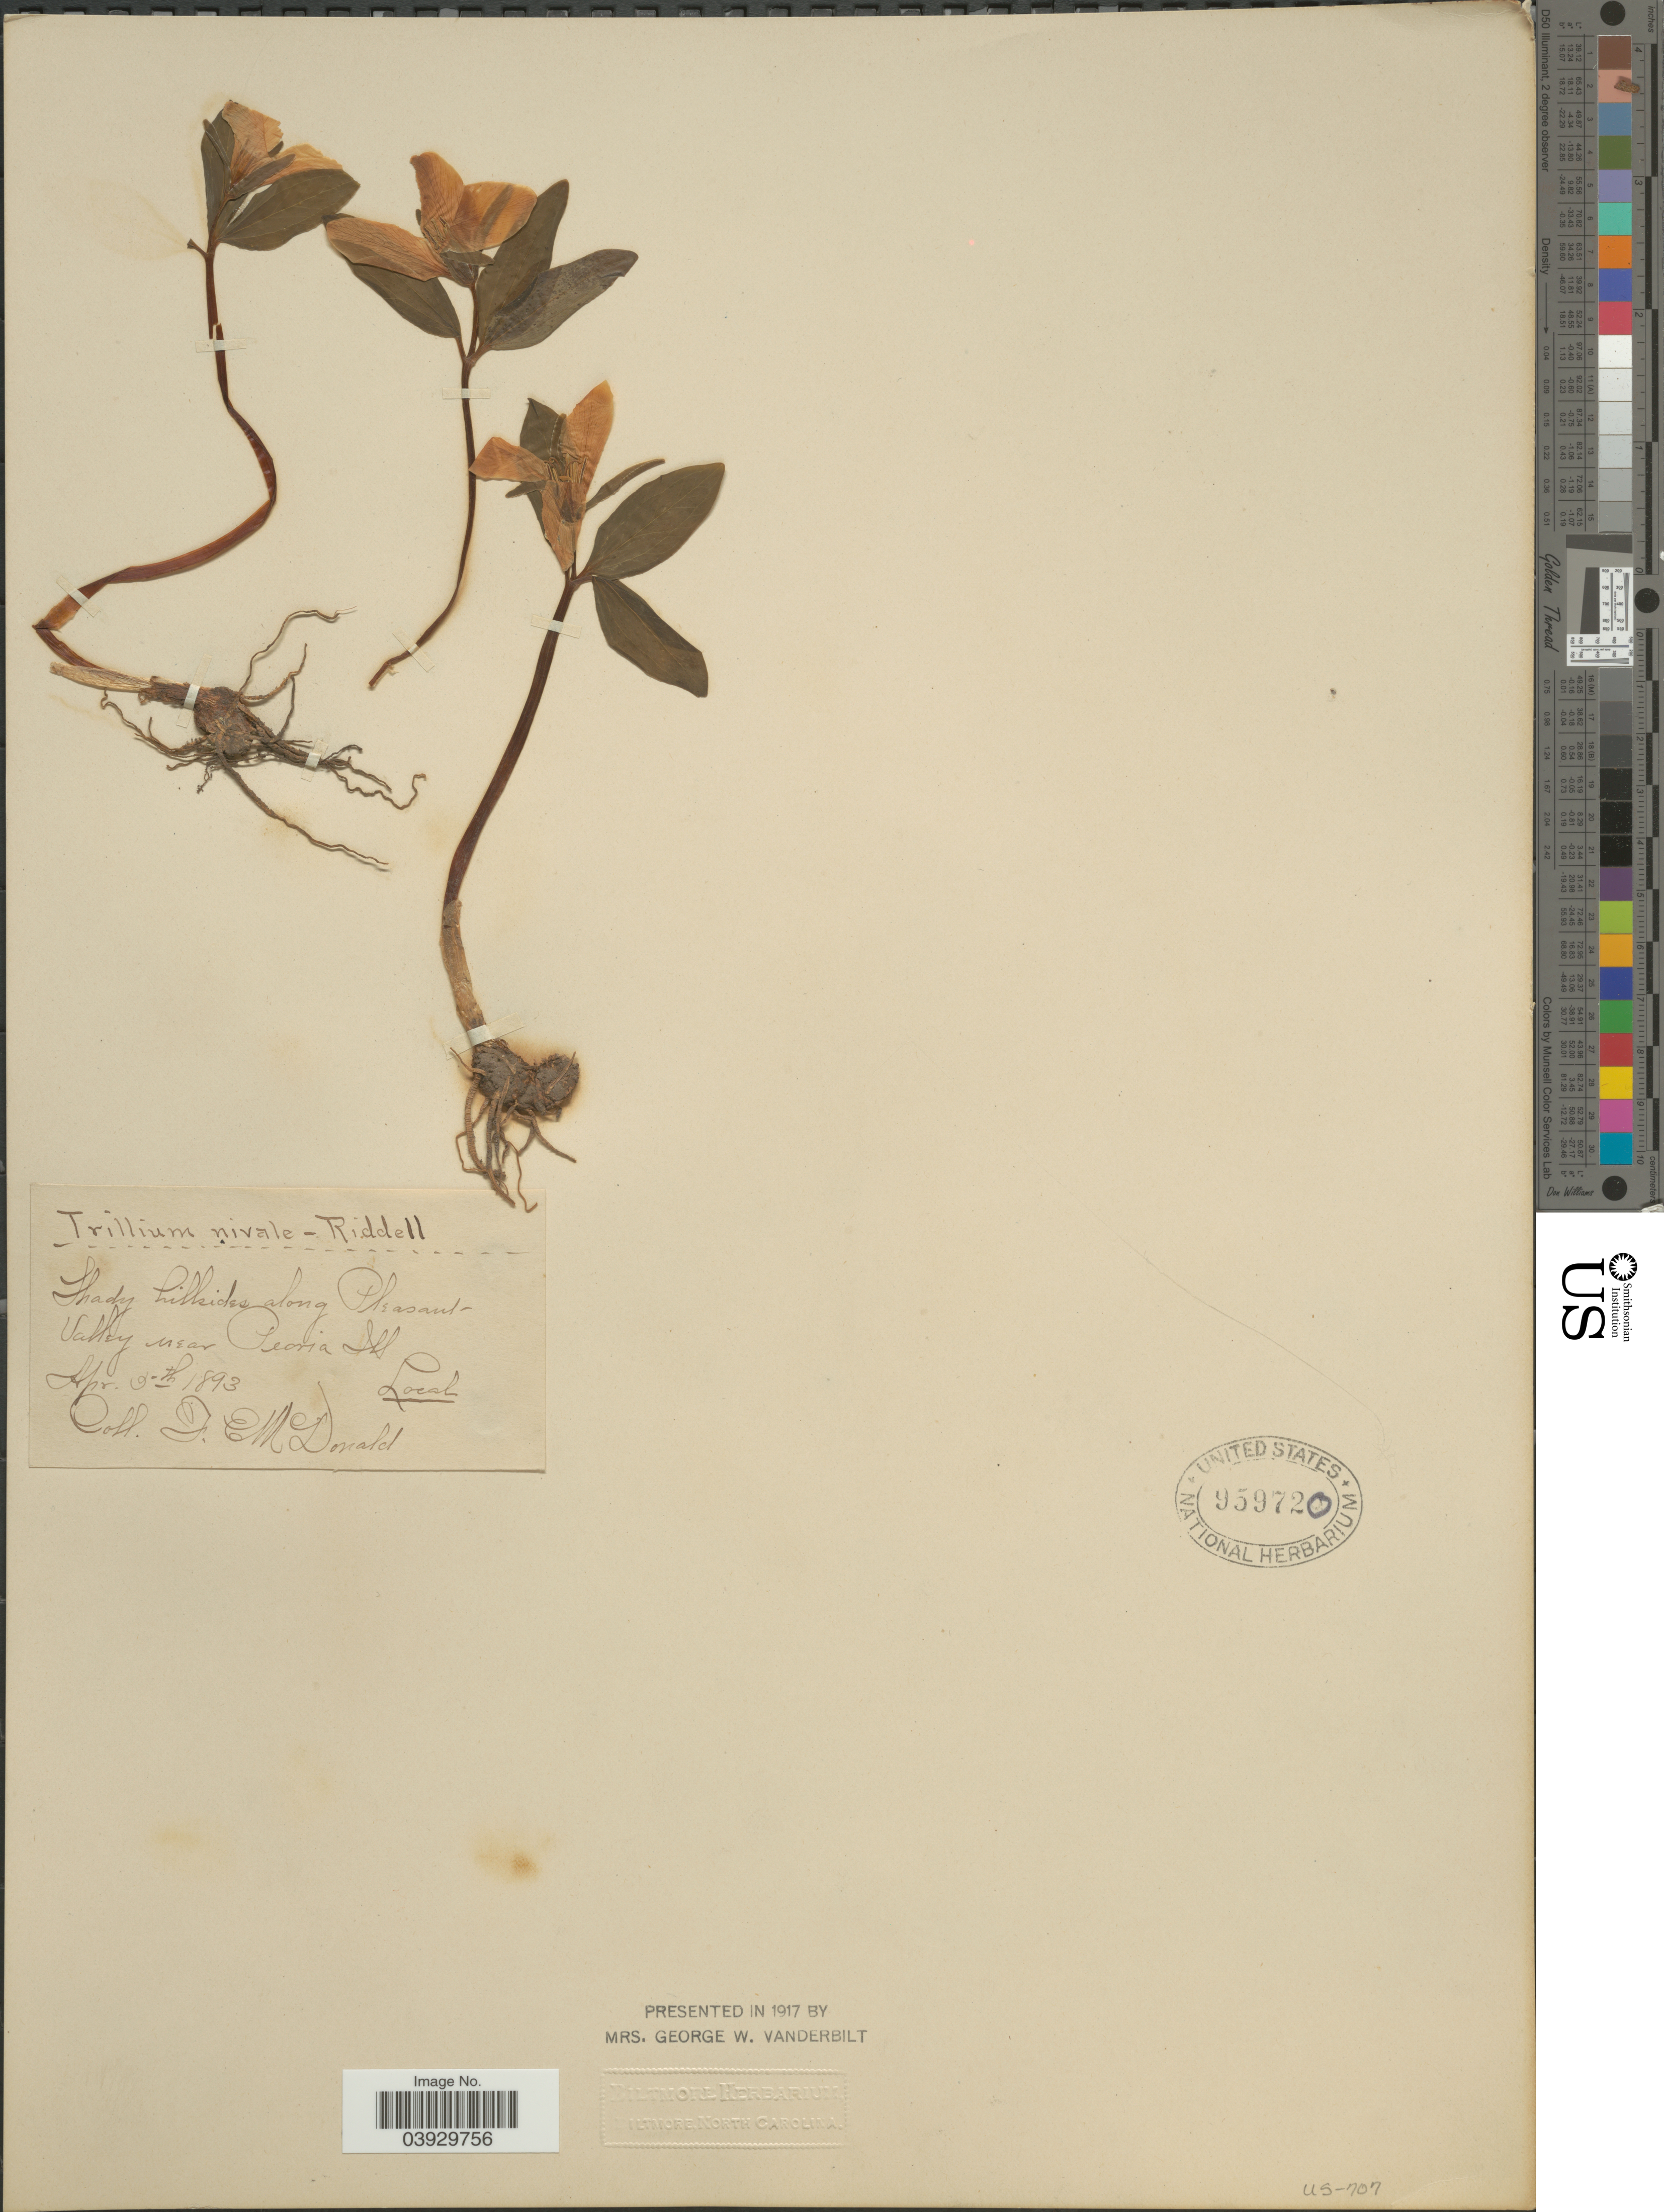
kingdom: Plantae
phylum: Tracheophyta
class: Liliopsida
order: Liliales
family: Melanthiaceae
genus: Trillium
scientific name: Trillium nivale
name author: Riddell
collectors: F. E. McDonald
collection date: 1893-04-05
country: United States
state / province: Illinois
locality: Along Pleasant Valley near Peoria.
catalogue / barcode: US 959720